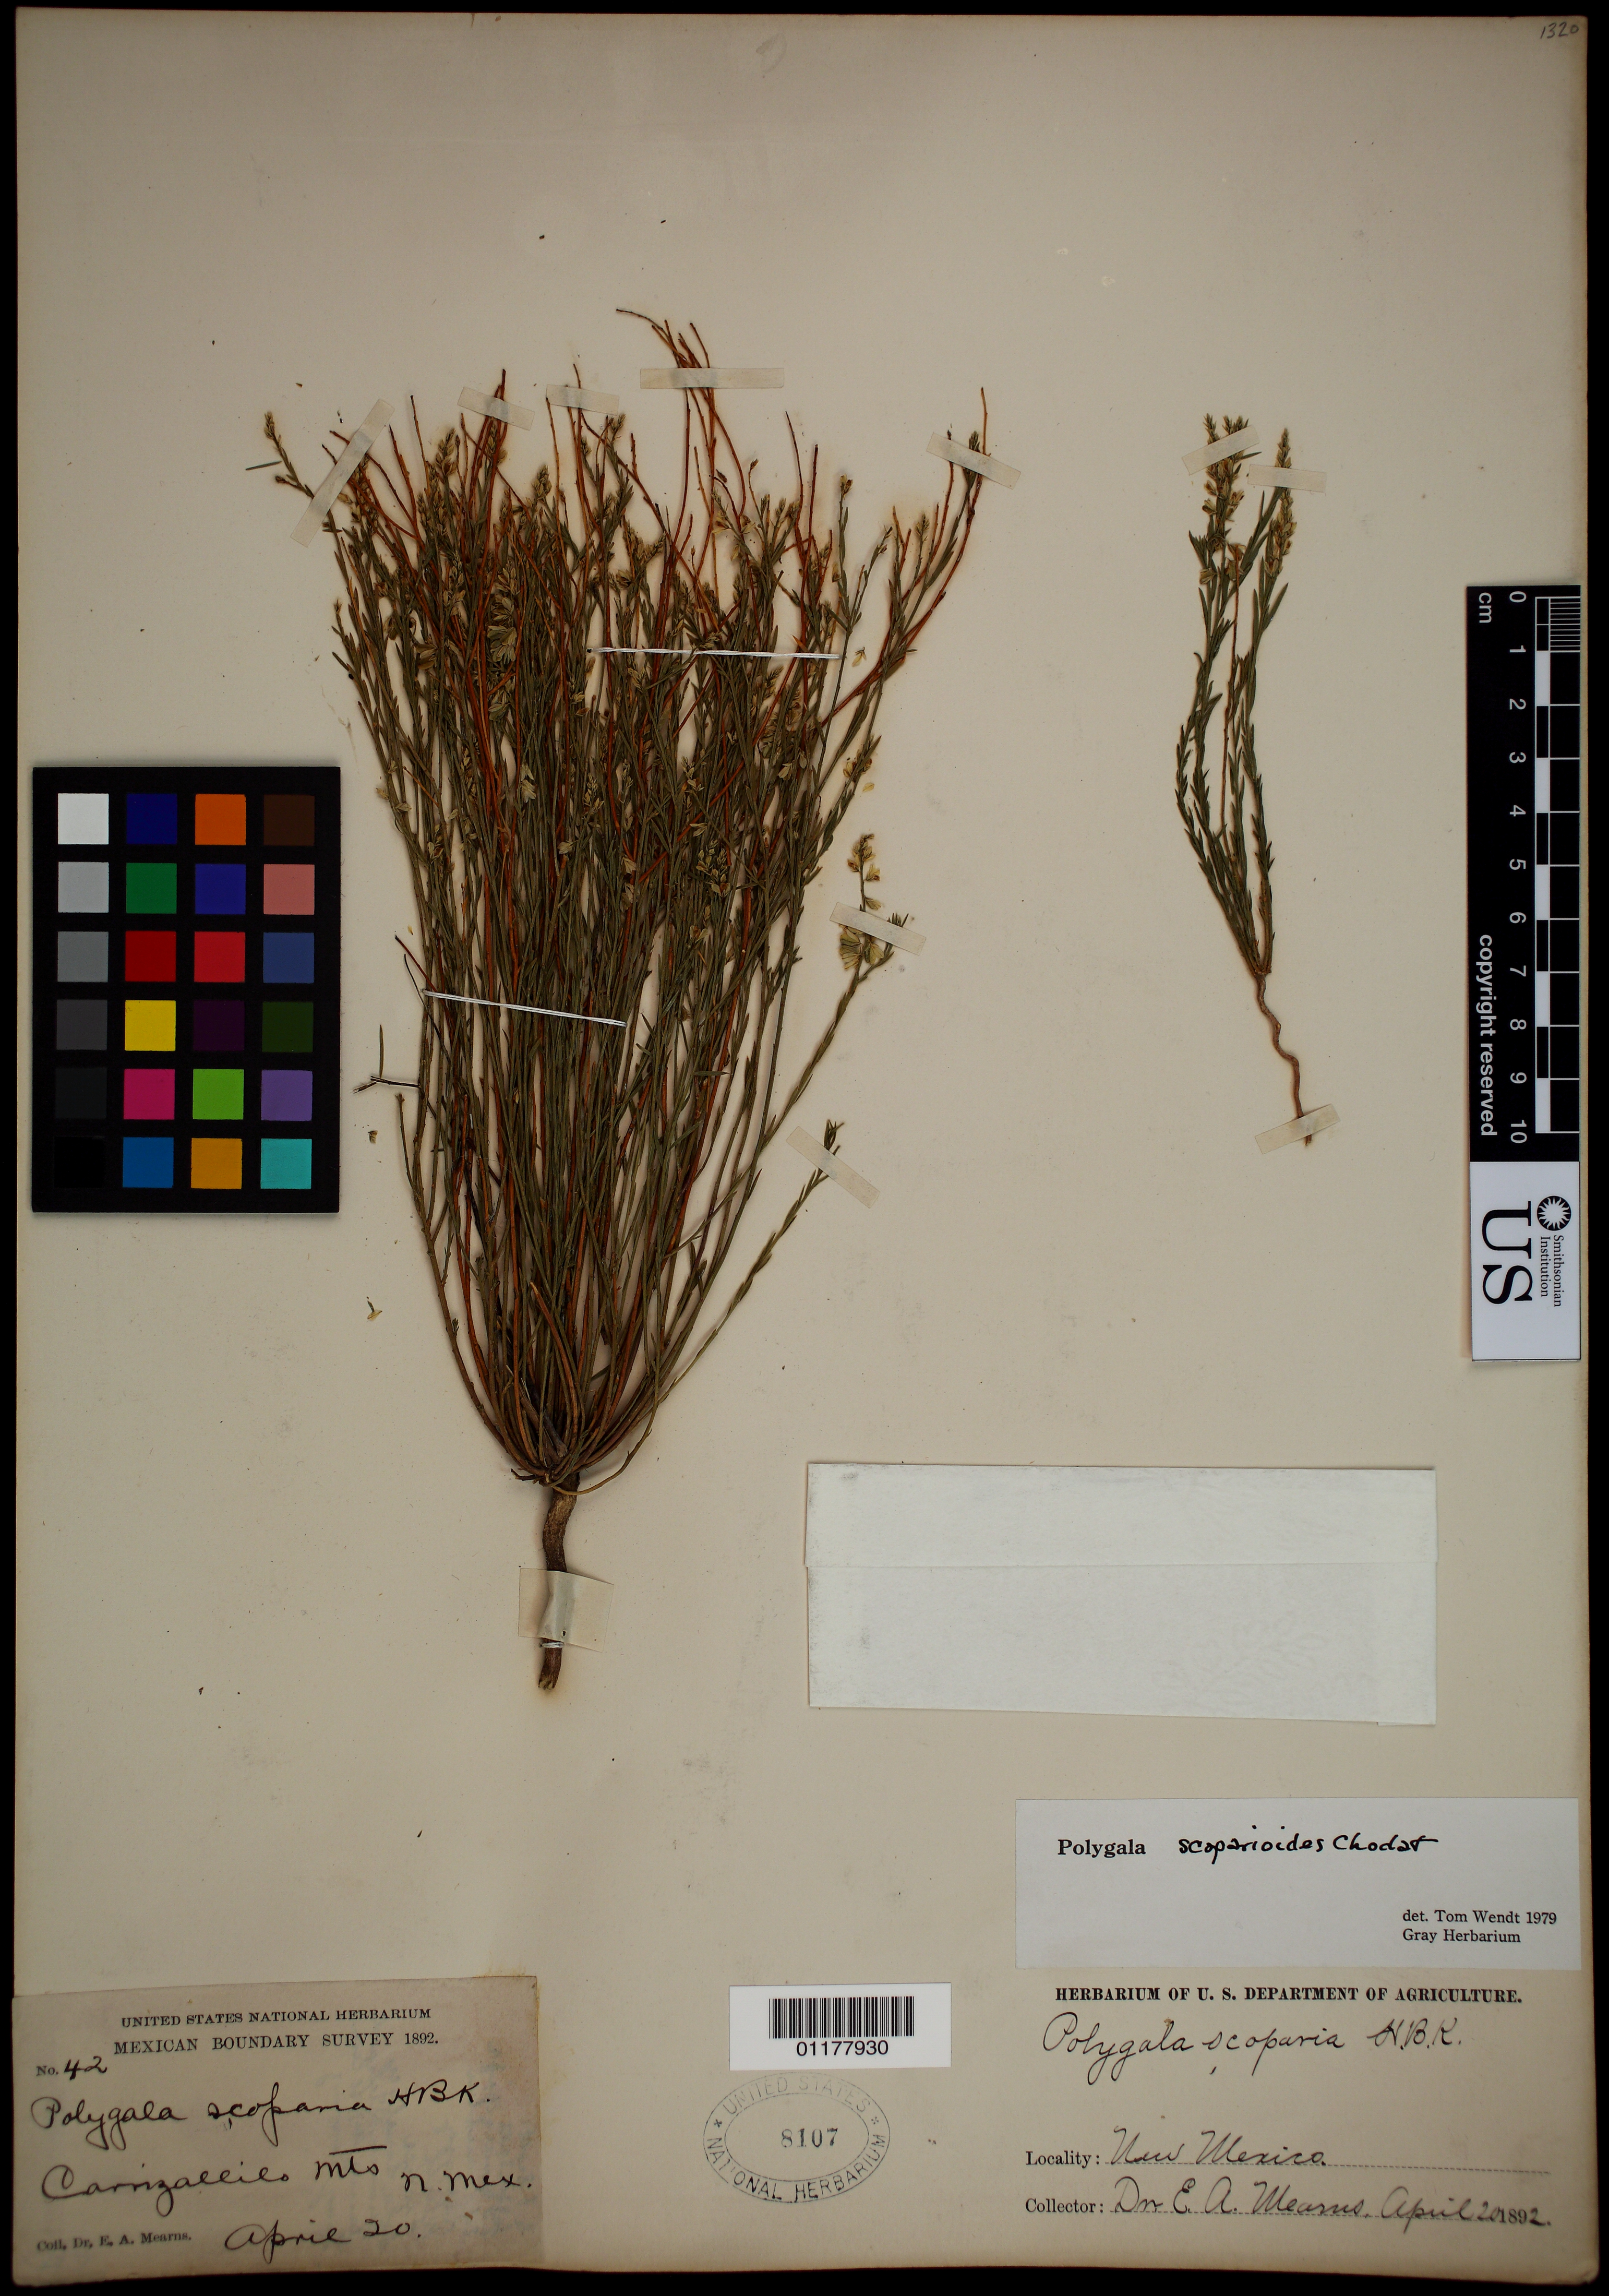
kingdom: Plantae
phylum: Tracheophyta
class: Magnoliopsida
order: Fabales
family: Polygalaceae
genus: Polygala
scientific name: Polygala scoparia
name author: Kunth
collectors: E. A. Mearns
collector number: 42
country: United States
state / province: New Mexico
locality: Carrizalillo (Carriallilo) Mts.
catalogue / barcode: US 8107